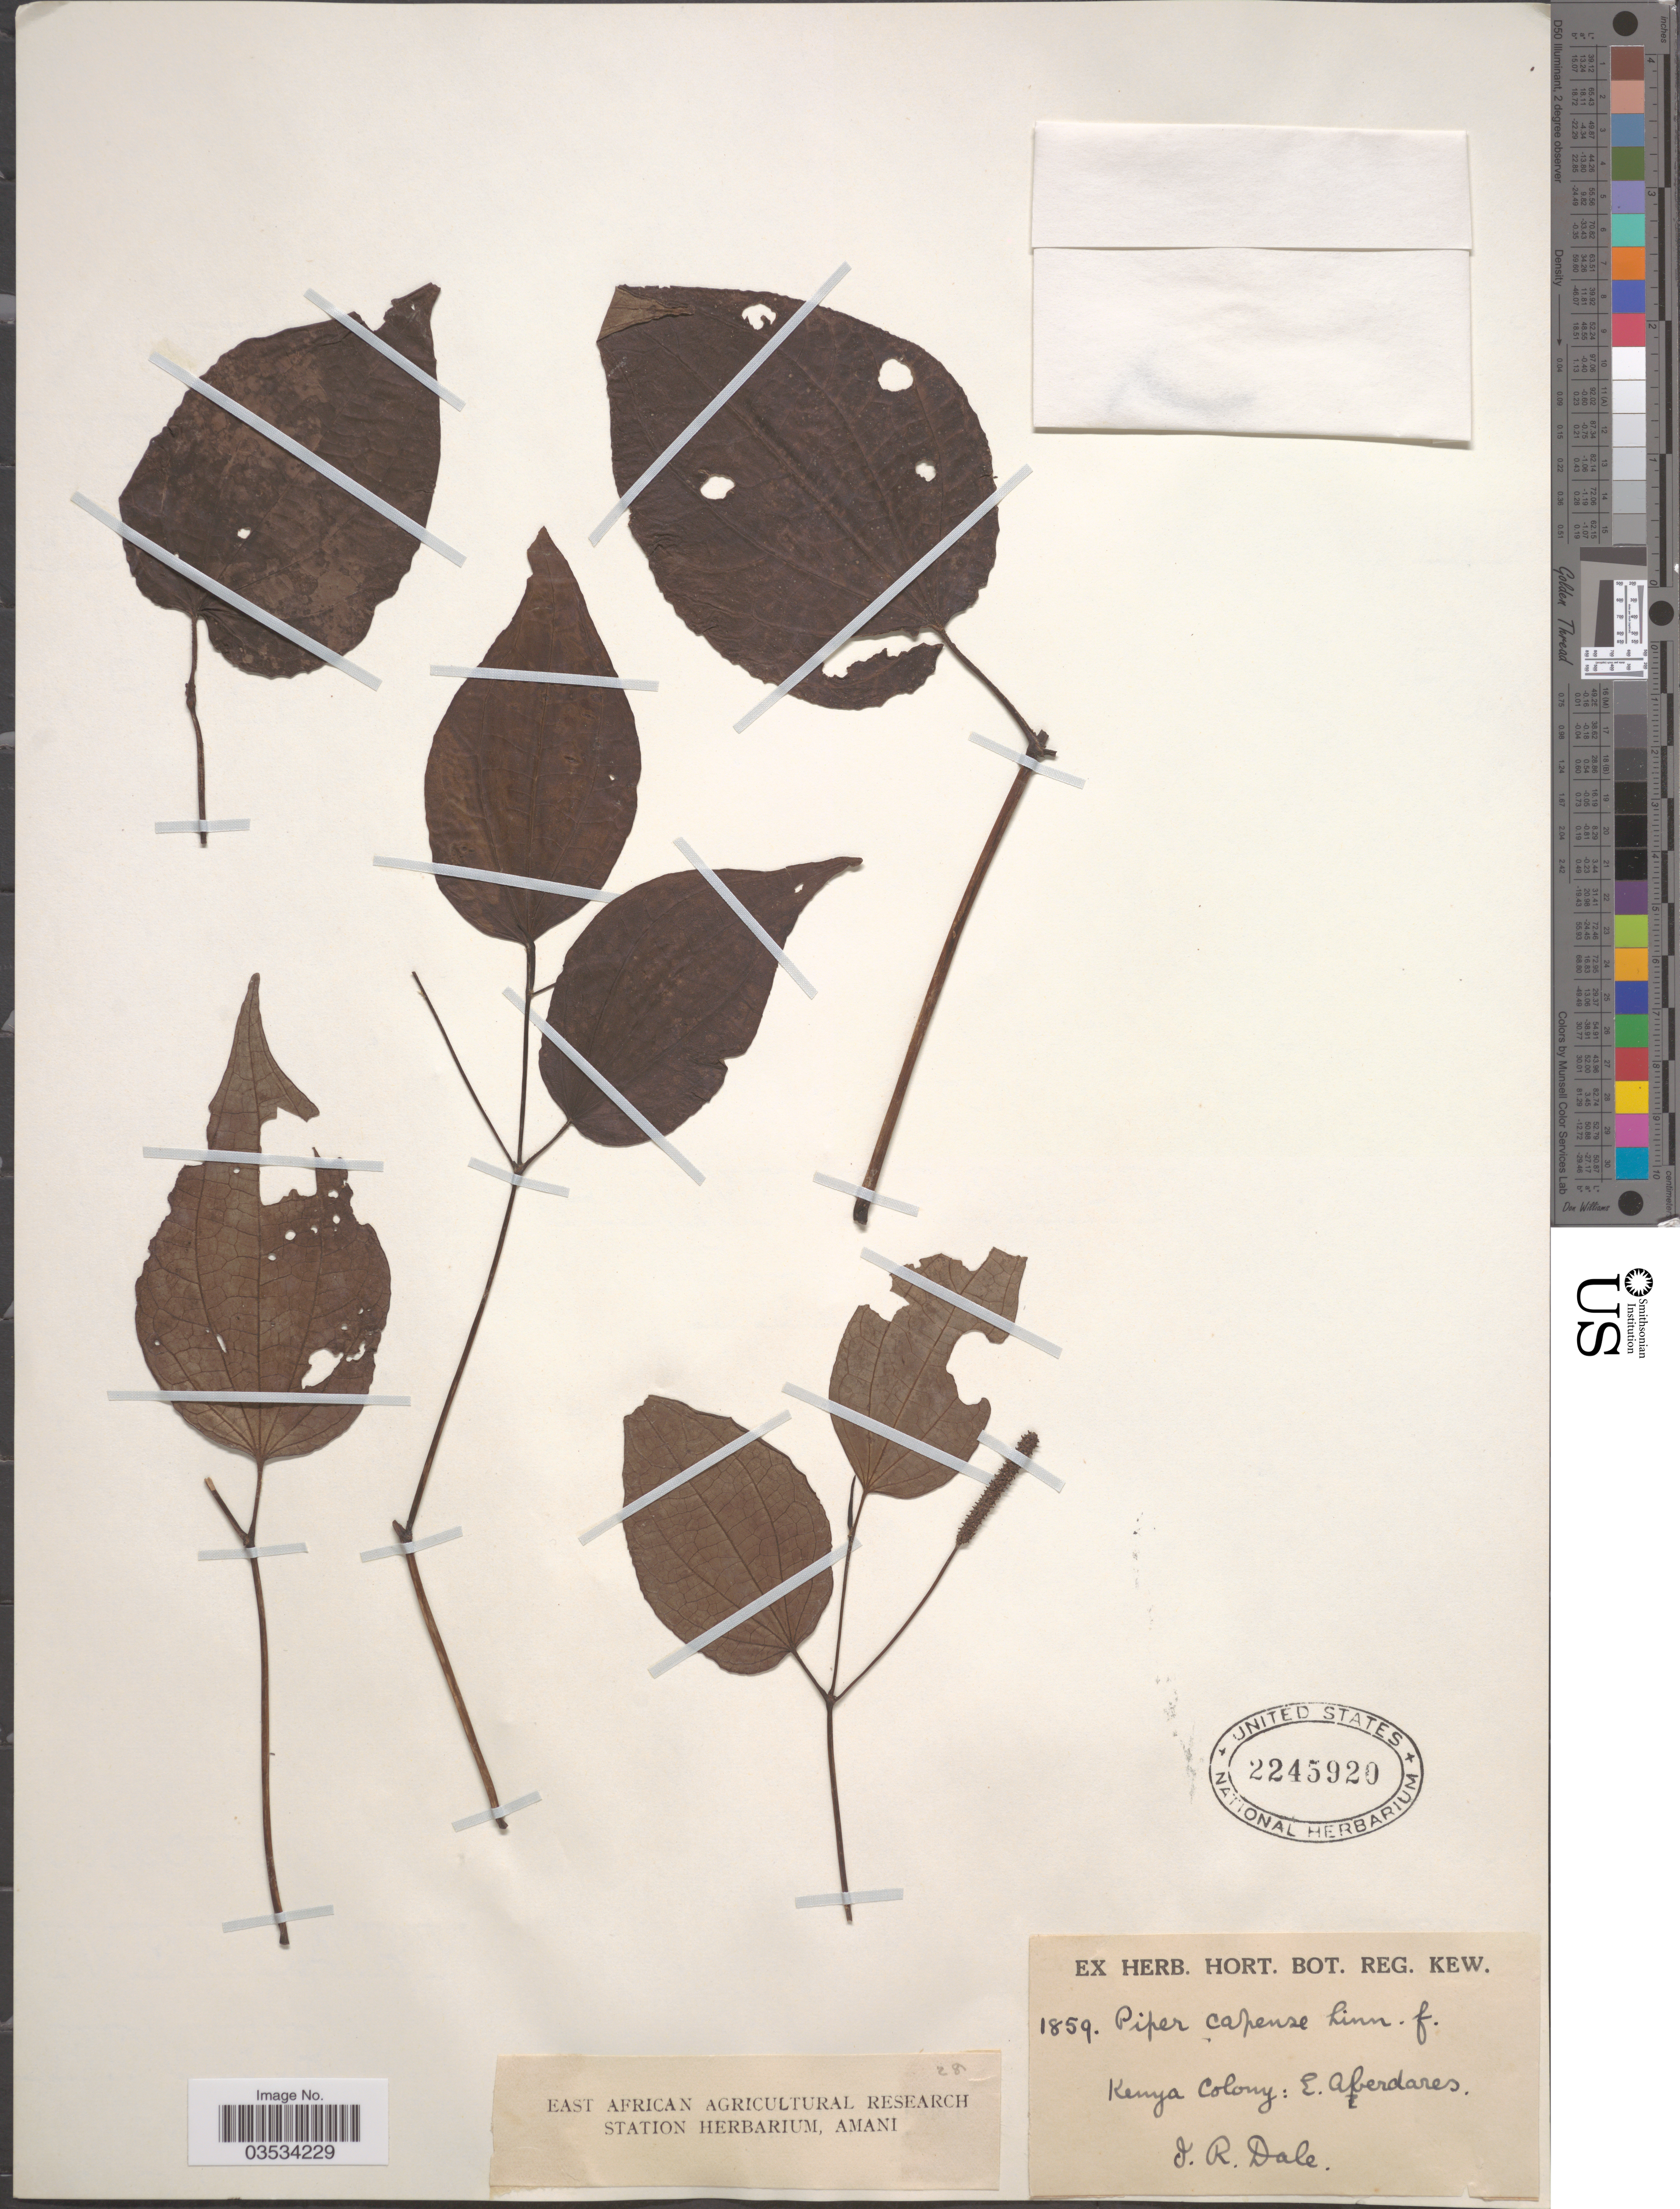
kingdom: Plantae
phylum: Tracheophyta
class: Magnoliopsida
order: Piperales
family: Piperaceae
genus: Piper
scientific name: Piper capense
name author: L. f.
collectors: J. Dale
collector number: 1859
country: Kenya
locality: Kenya Colony: E. Aberdares.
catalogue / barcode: US 2245920